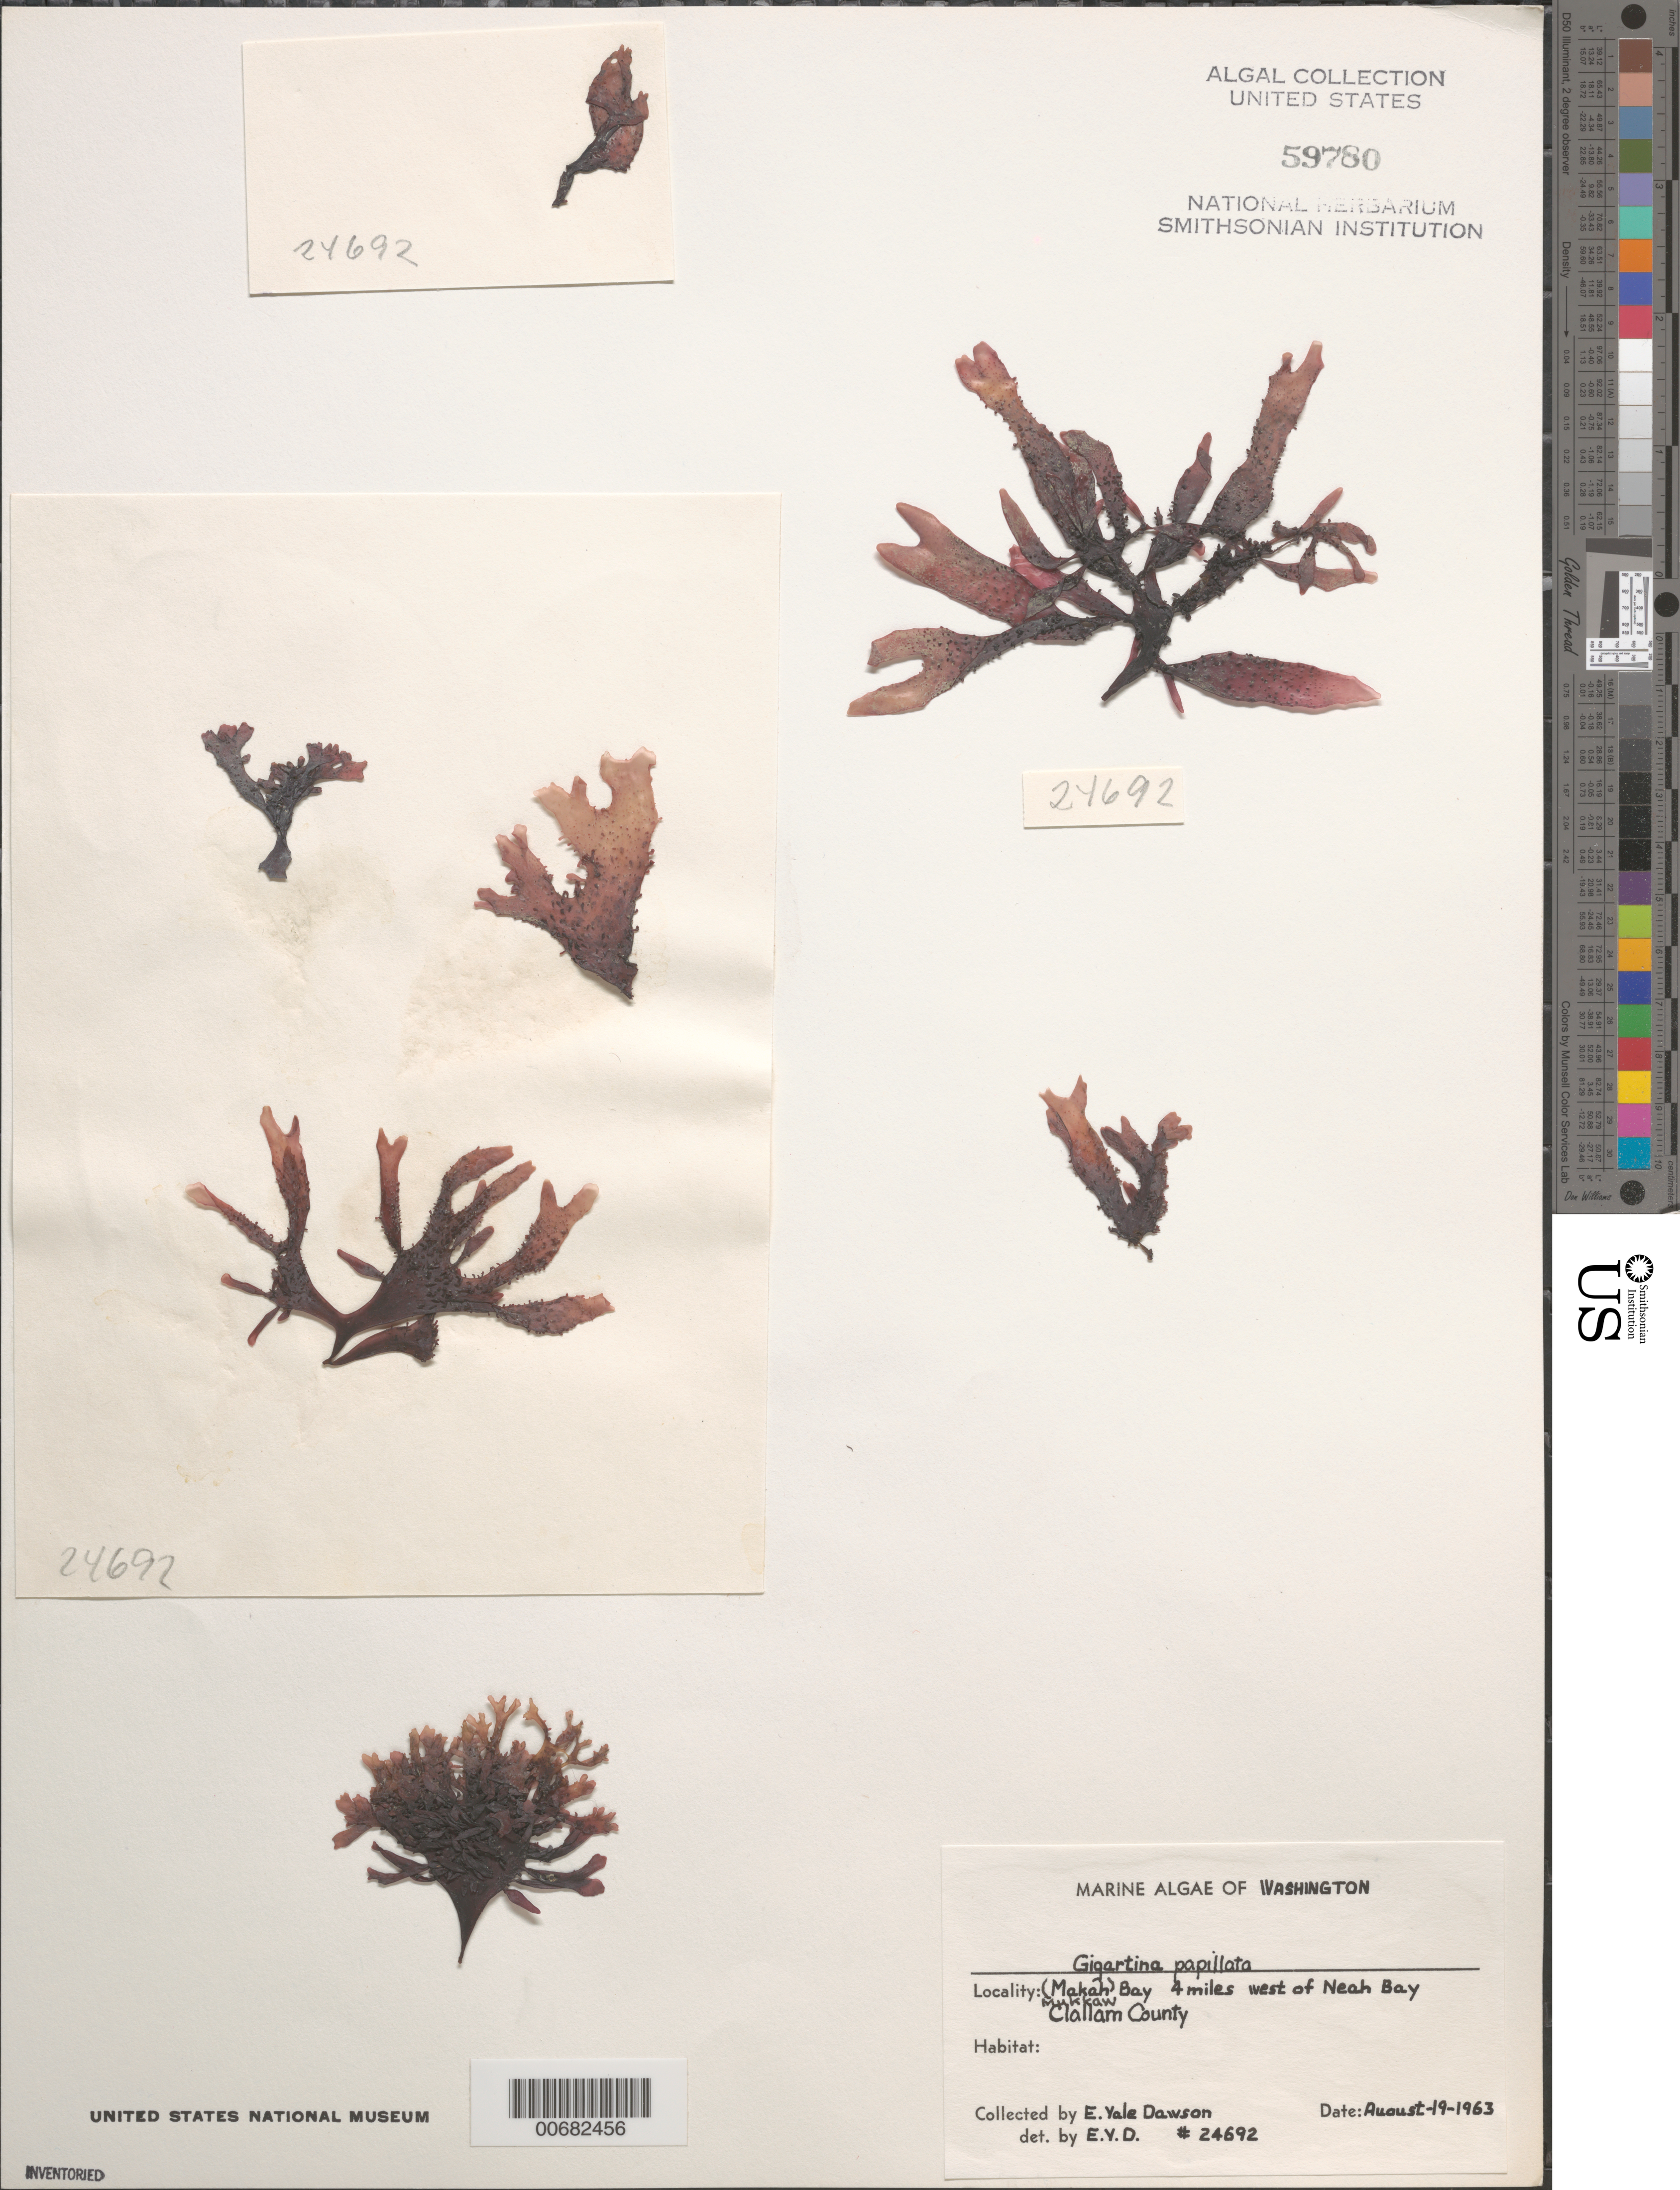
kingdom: Plantae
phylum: Rhodophyta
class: Florideophyceae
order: Gigartinales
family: Phyllophoraceae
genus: Mastocarpus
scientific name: Mastocarpus papillatus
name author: (C. Agardh) Kütz.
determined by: Algae name updating Project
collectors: E. Y. Dawson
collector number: EYD 24692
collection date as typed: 19 Aug 1963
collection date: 1963-08-19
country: United States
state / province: Washington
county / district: Clallam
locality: Mukkaw Bay (Makah Bay), 4 miles west of Neah Bay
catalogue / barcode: US 59780